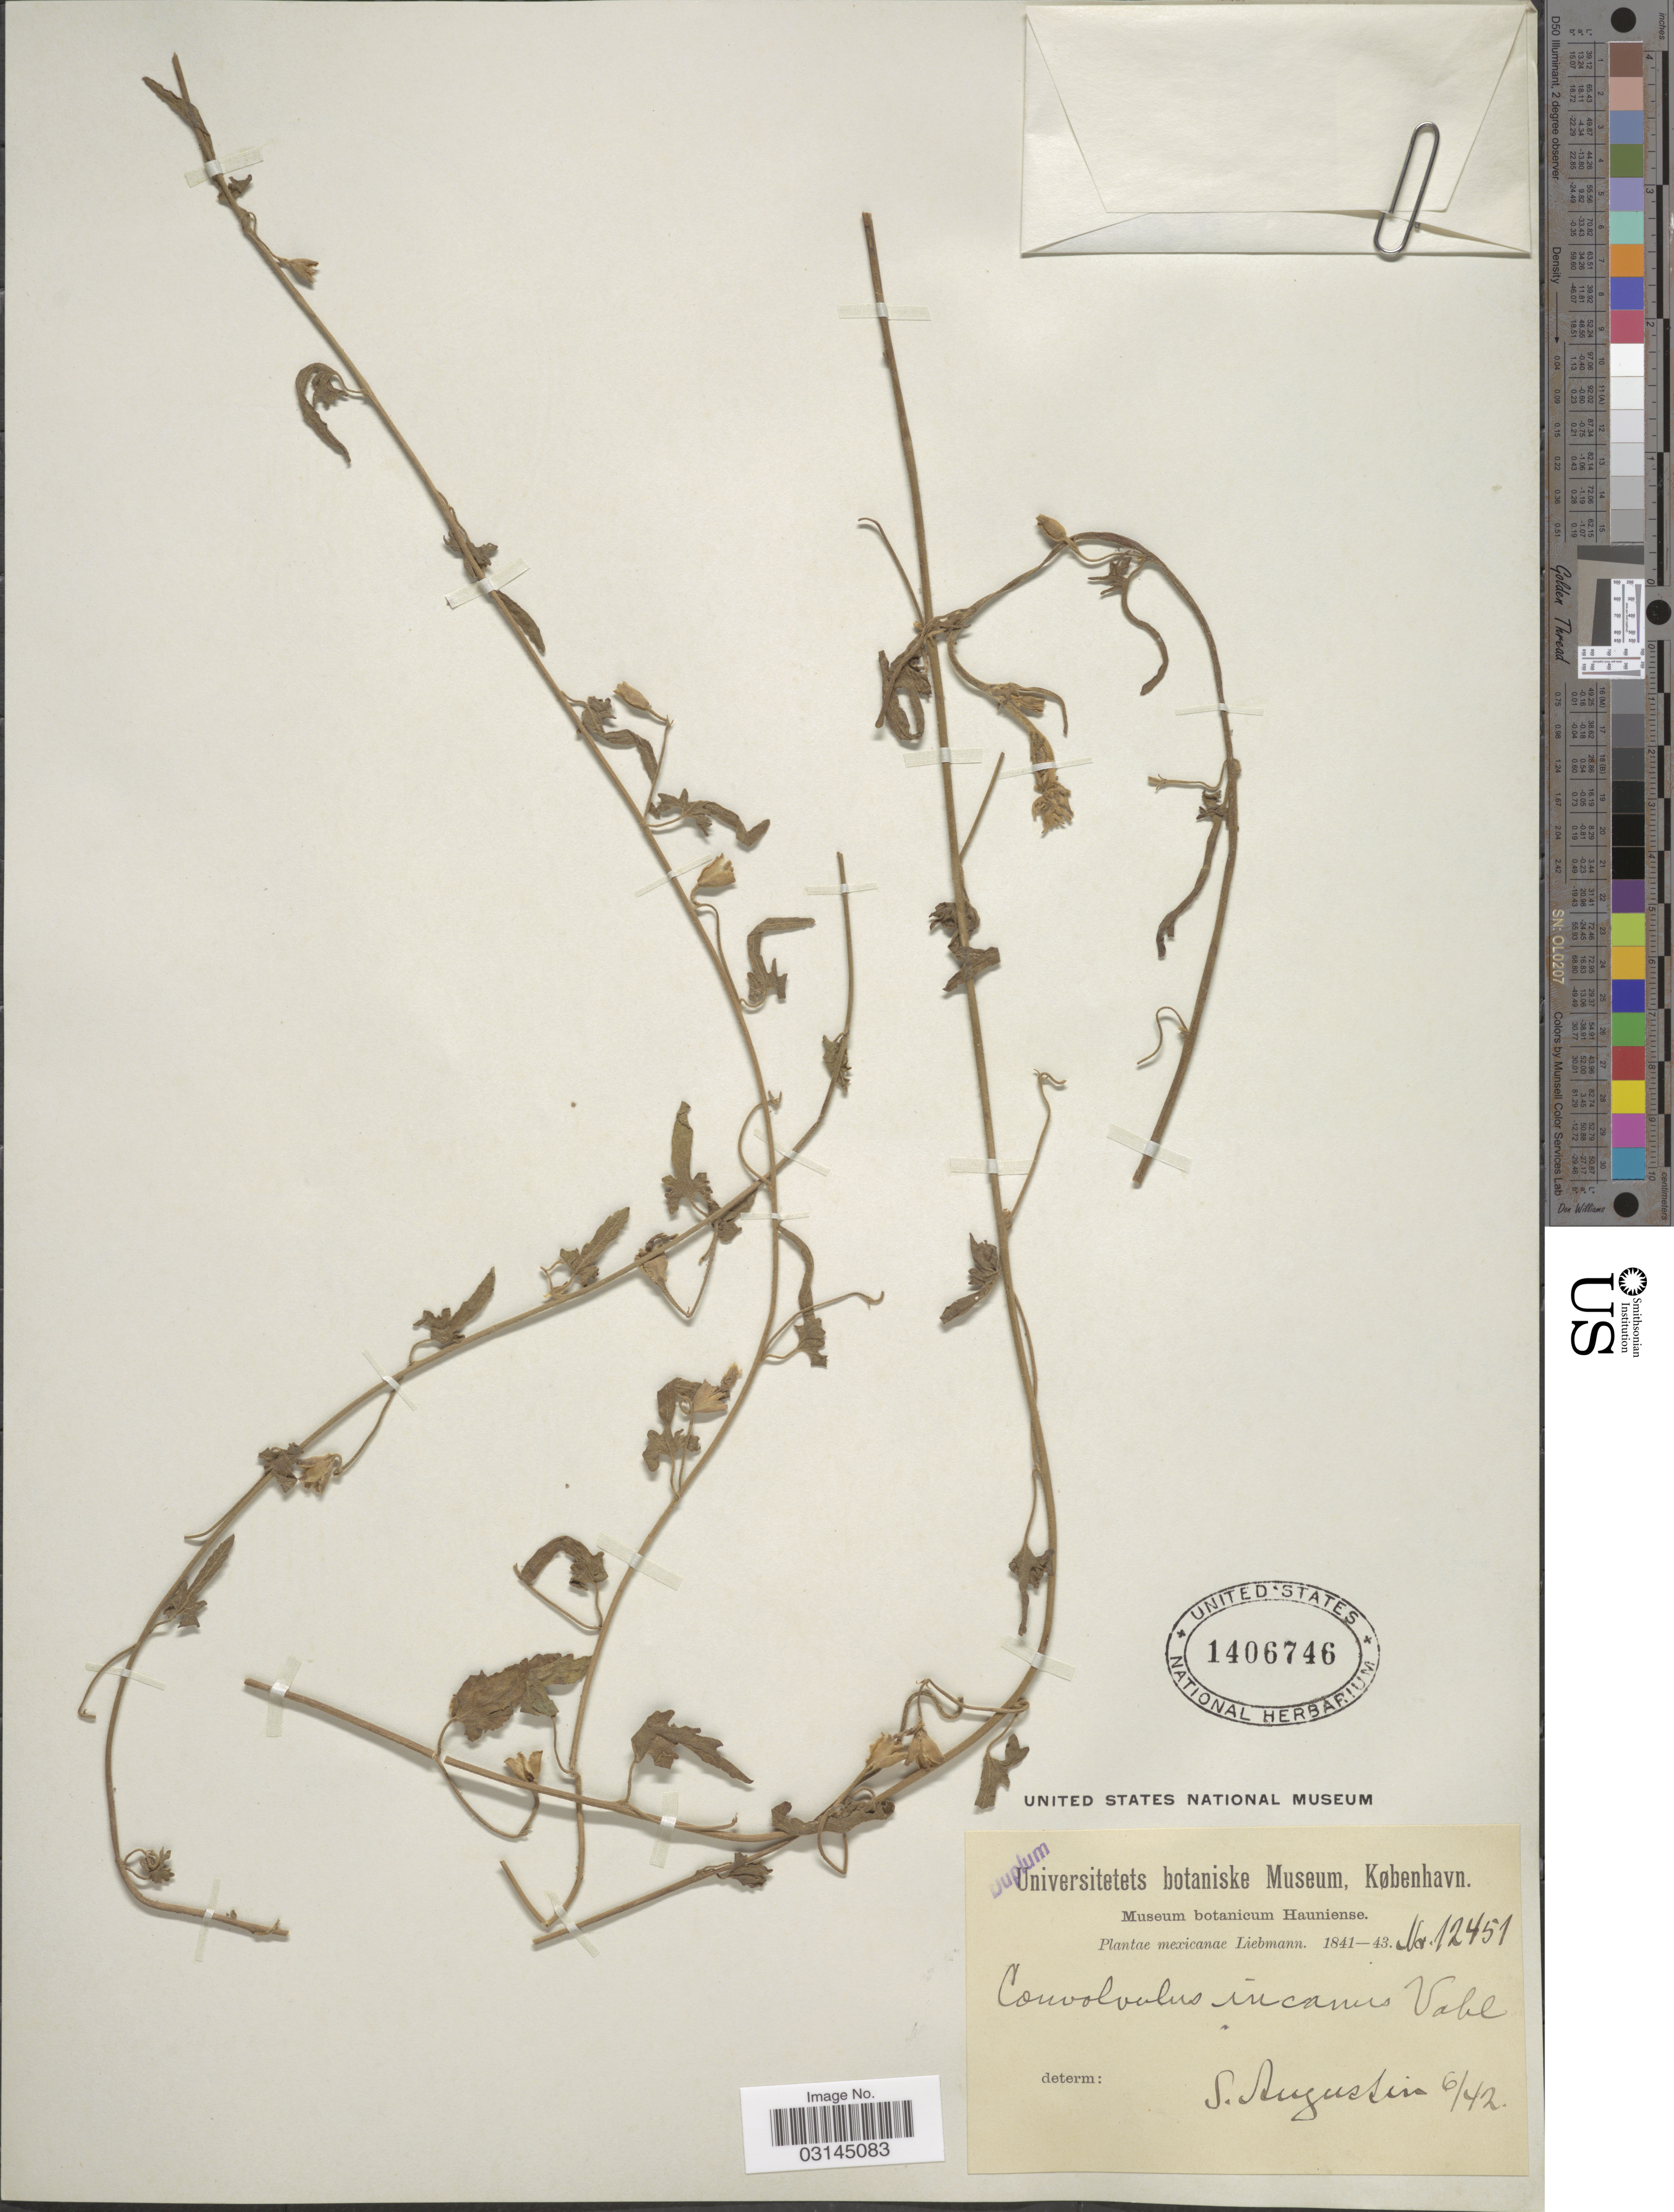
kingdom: Plantae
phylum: Tracheophyta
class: Magnoliopsida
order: Solanales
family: Convolvulaceae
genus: Convolvulus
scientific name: Convolvulus incanus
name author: Vahl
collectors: Liebmann, --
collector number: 12451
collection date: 1842-06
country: Mexico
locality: S. Augustin.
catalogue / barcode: US 1406746